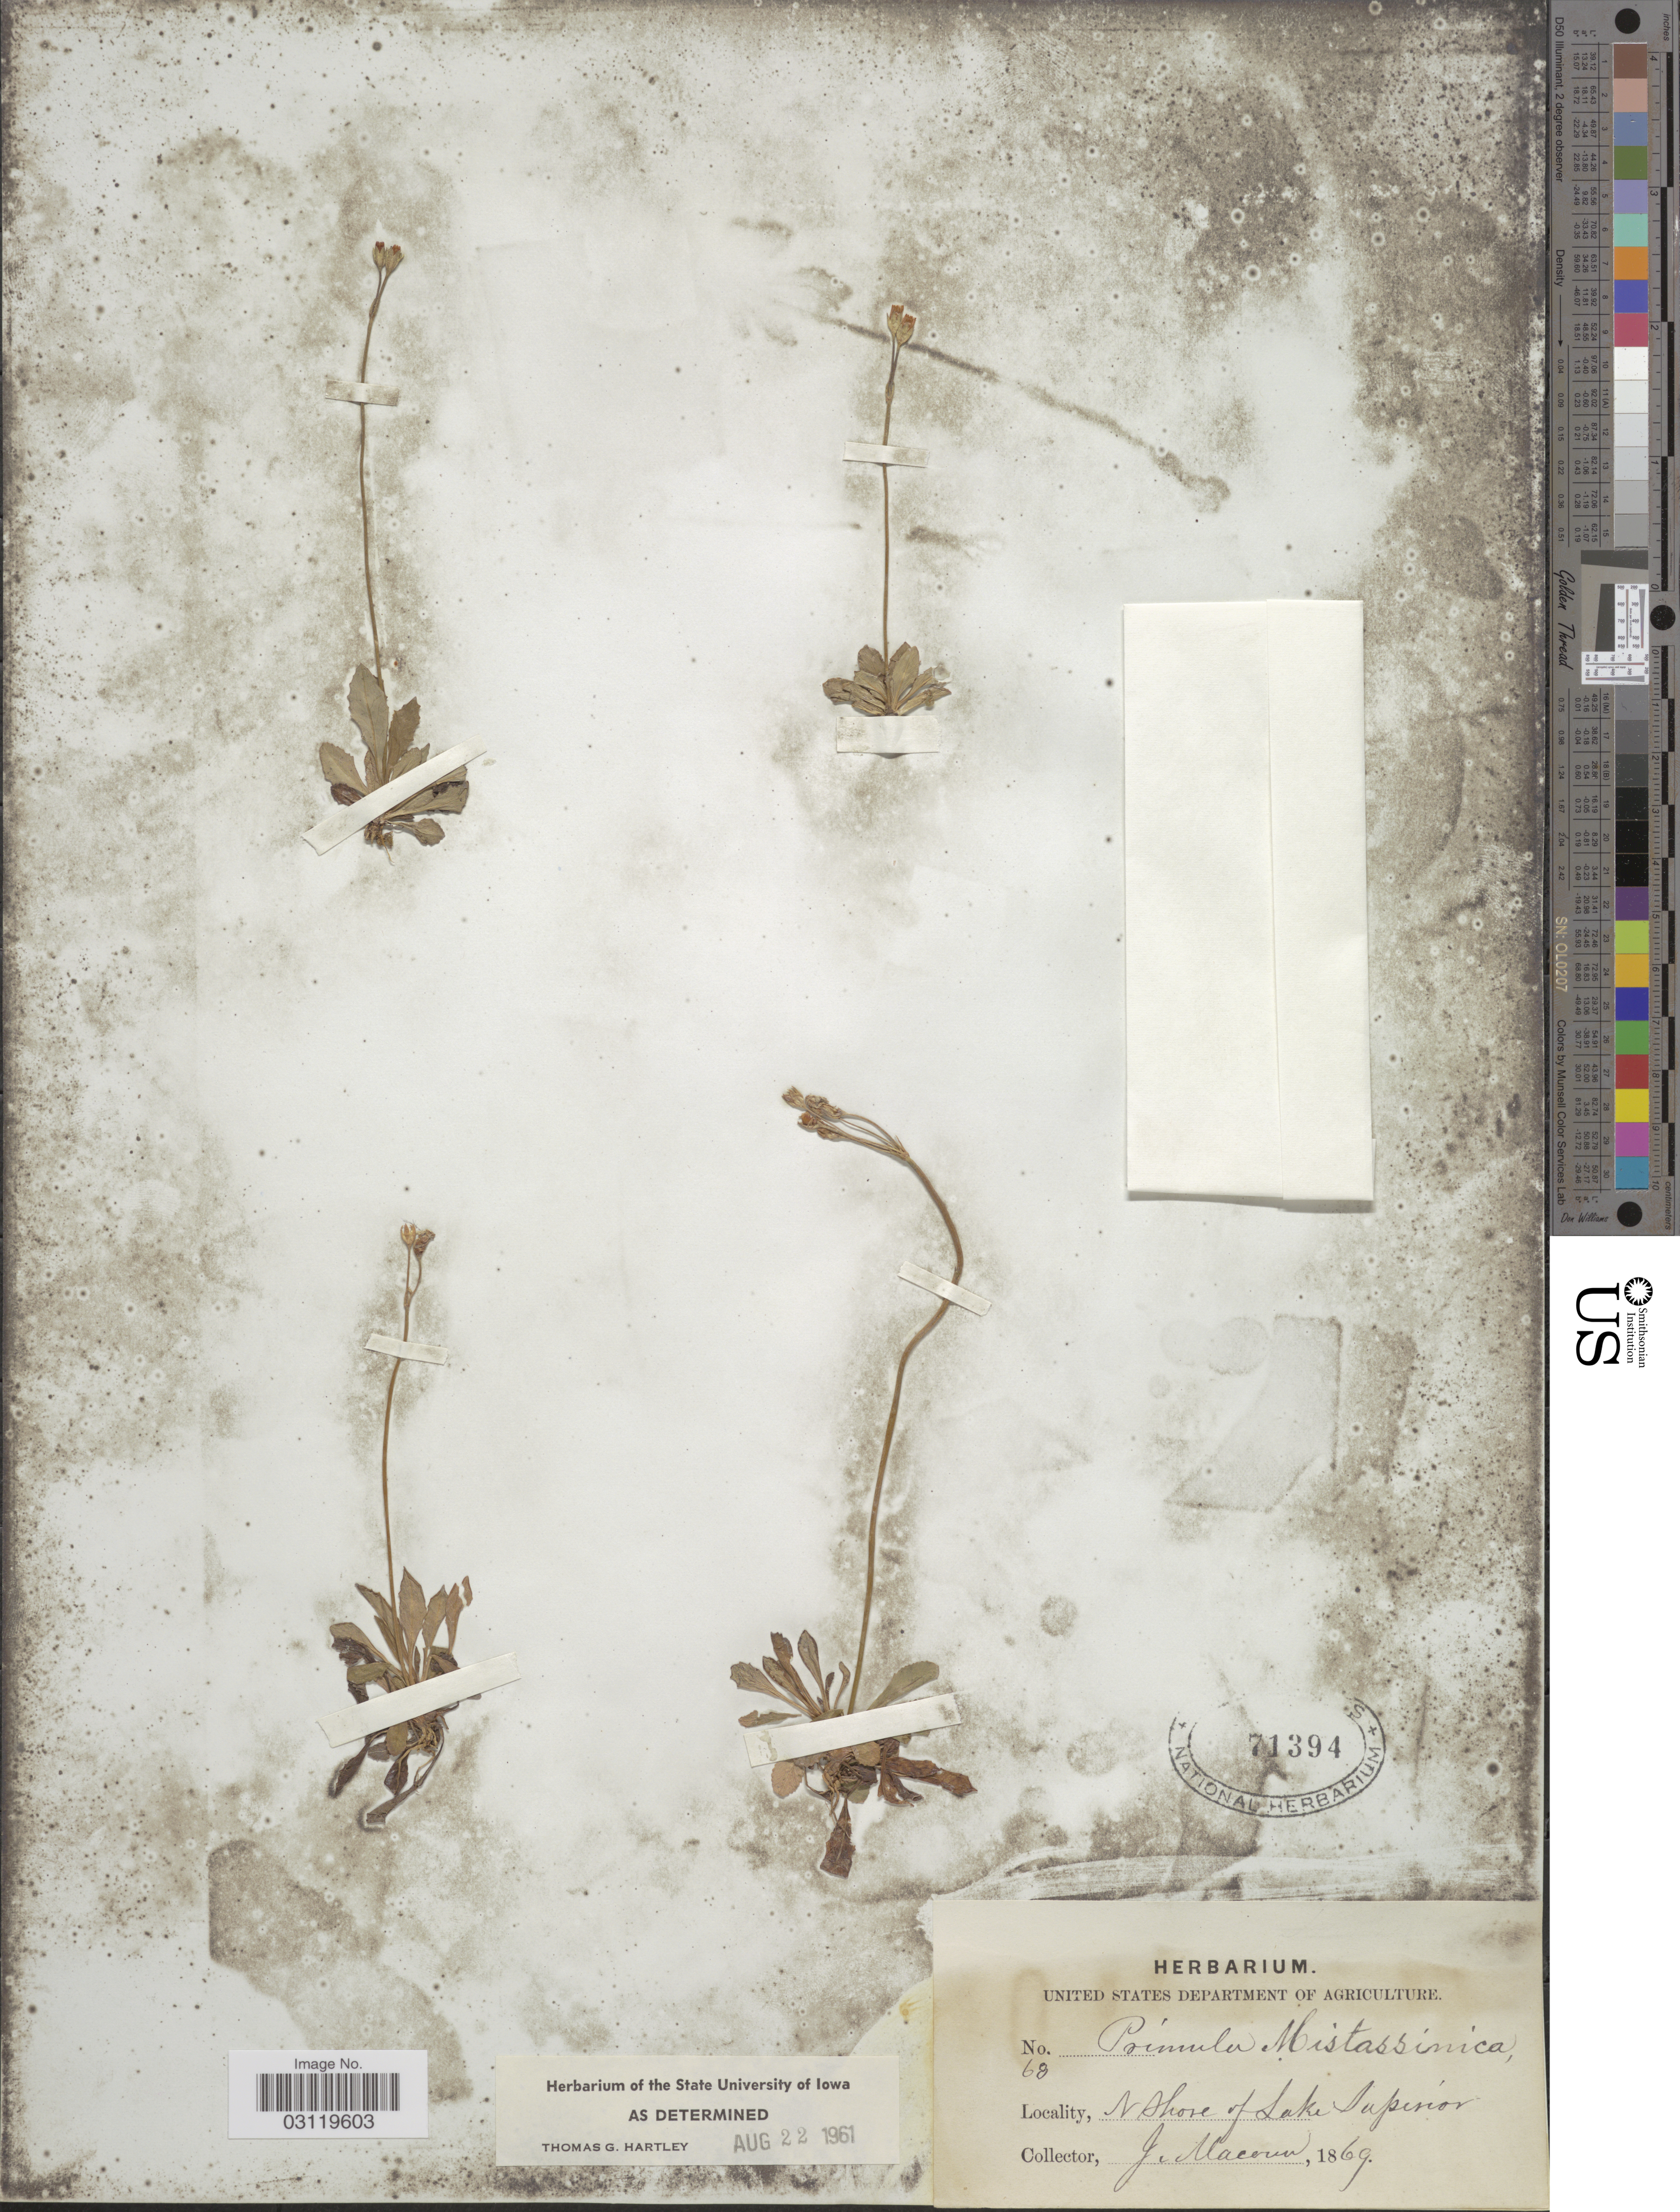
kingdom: Plantae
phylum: Tracheophyta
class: Magnoliopsida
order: Ericales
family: Primulaceae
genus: Primula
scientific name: Primula mistassinica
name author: Michx.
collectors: J. Macoun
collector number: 68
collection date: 1869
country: Canada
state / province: Ontario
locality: N Shore of Lake Superior.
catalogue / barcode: US 71394